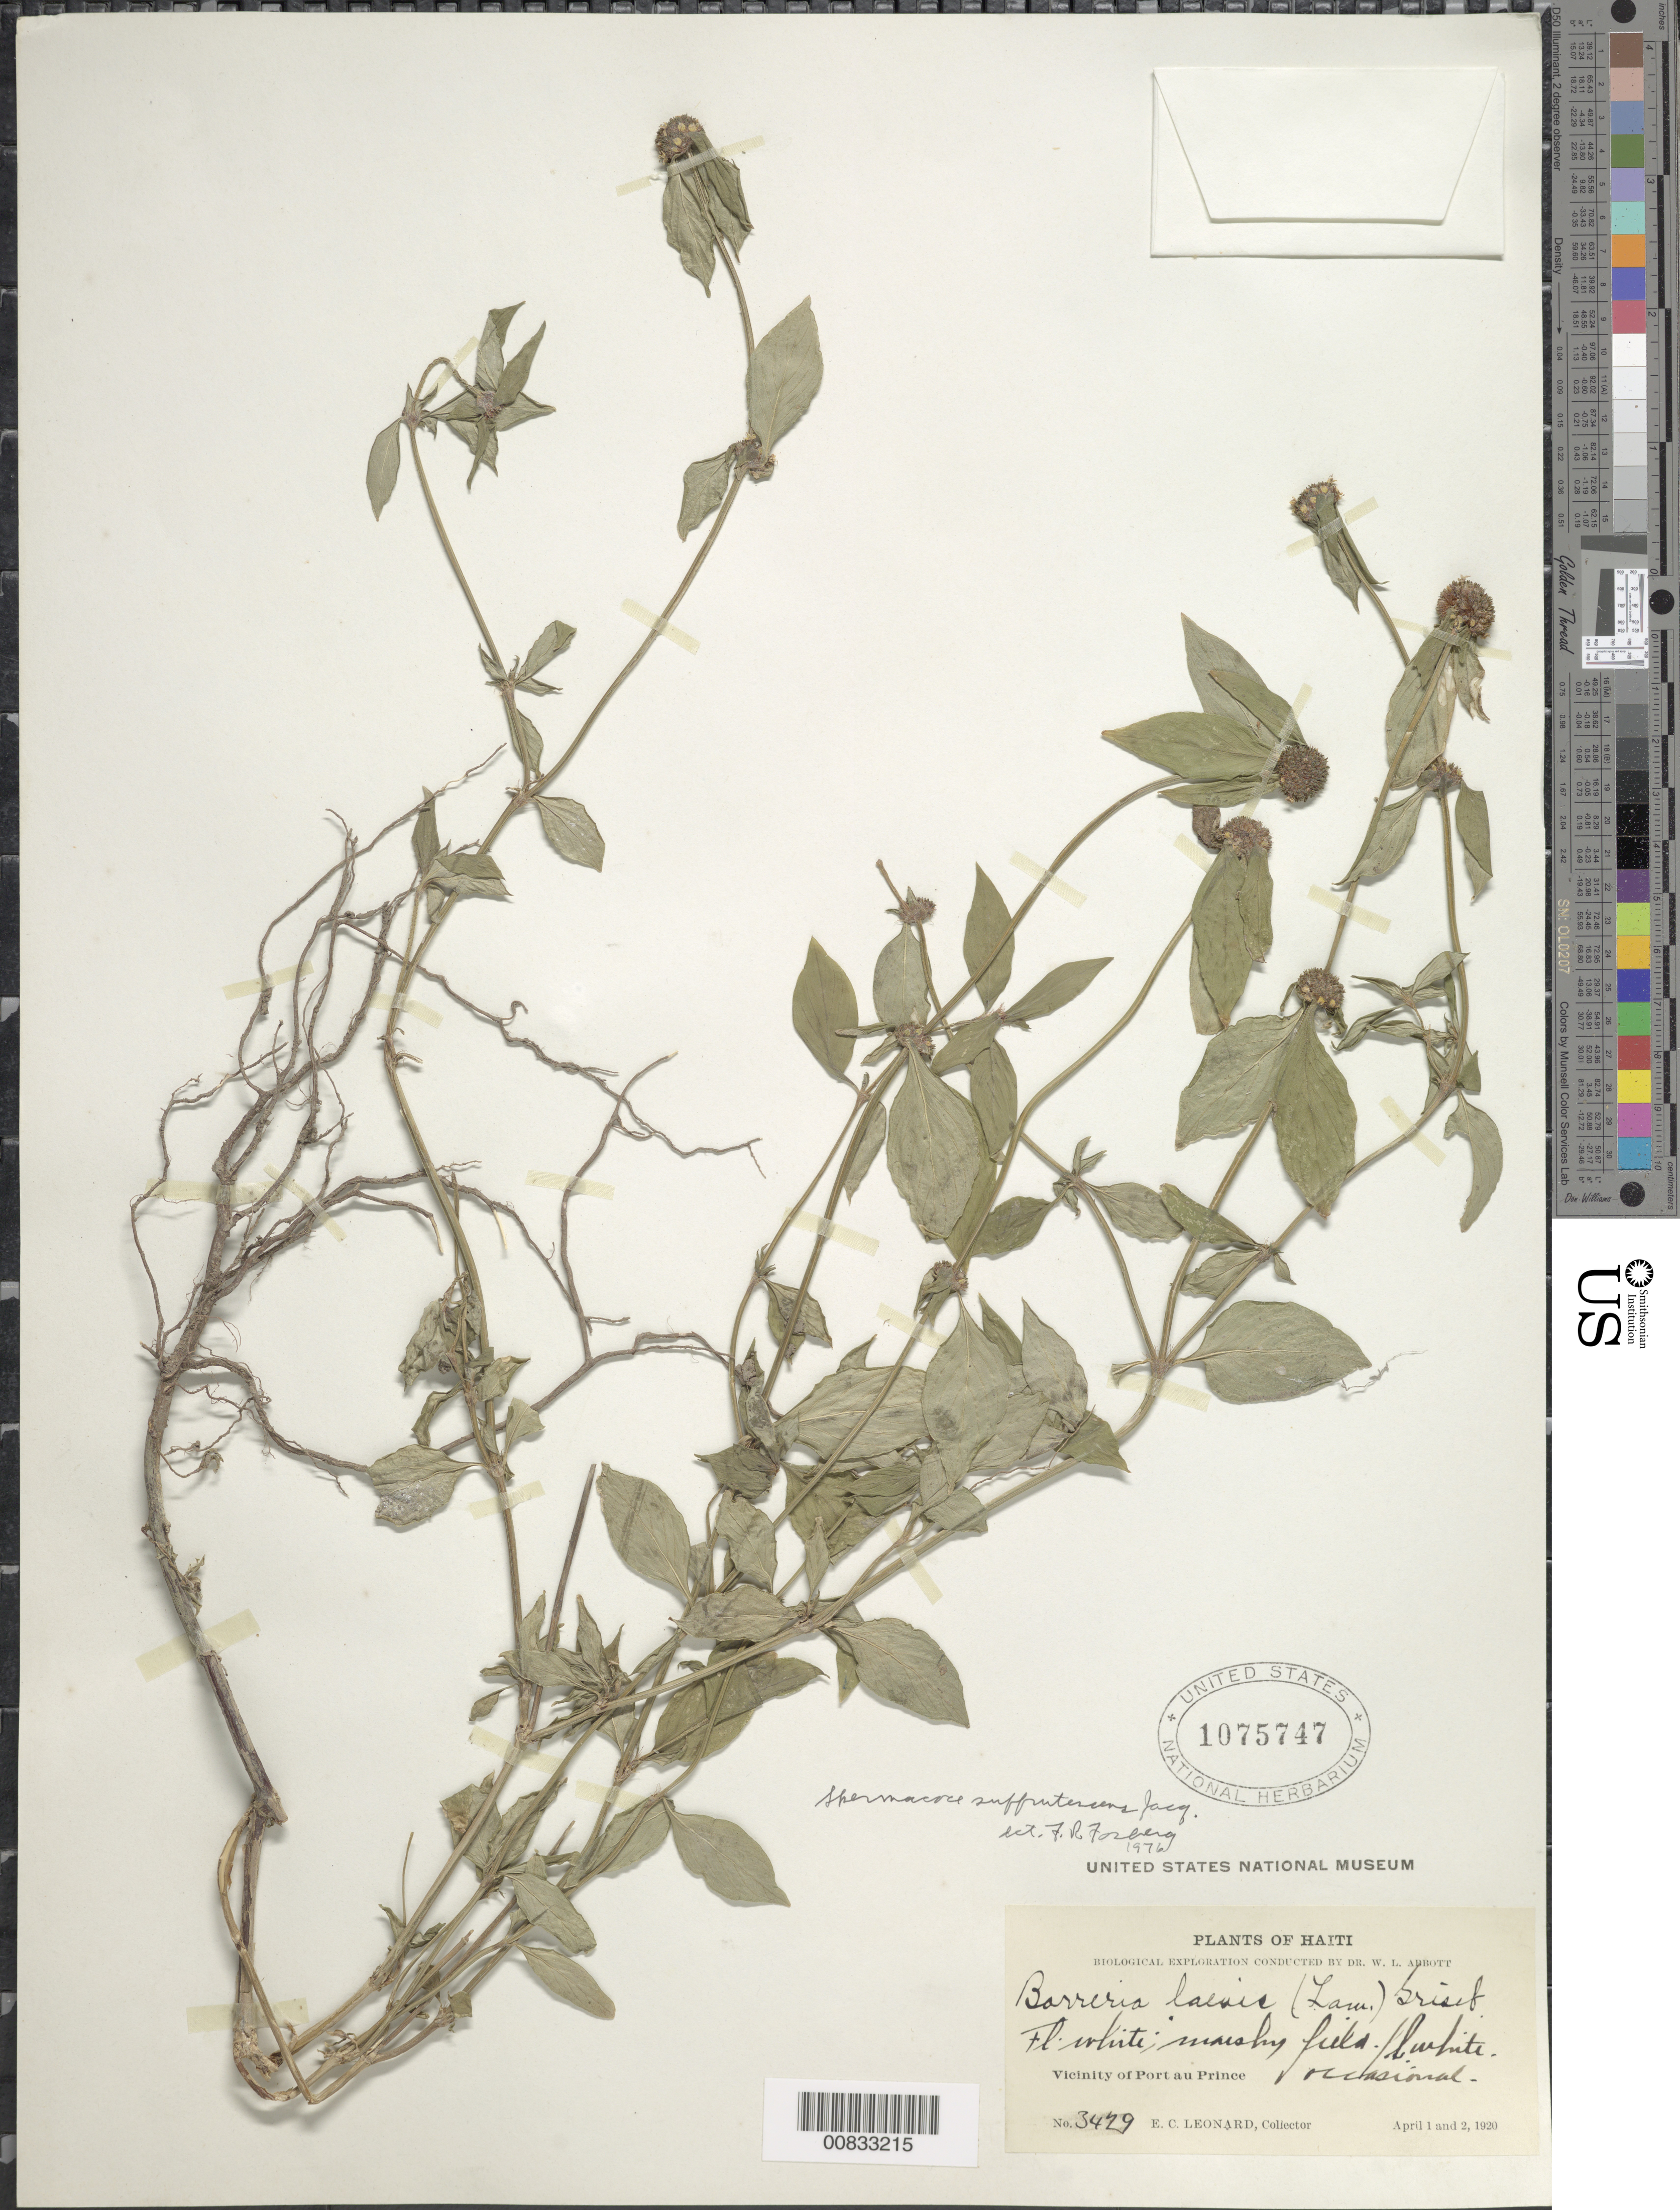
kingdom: Plantae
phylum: Tracheophyta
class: Magnoliopsida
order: Gentianales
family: Rubiaceae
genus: Spermacoce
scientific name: Spermacoce remota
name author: Lam.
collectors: E. C. Leonard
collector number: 3429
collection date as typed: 01 Apr 1920 and 02 Apr 1920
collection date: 1920-04-01,1920-04-02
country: Haiti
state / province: Ouest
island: Hispaniola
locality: Vicinity of Port au Prince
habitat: Marshy fields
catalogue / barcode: US 1075747